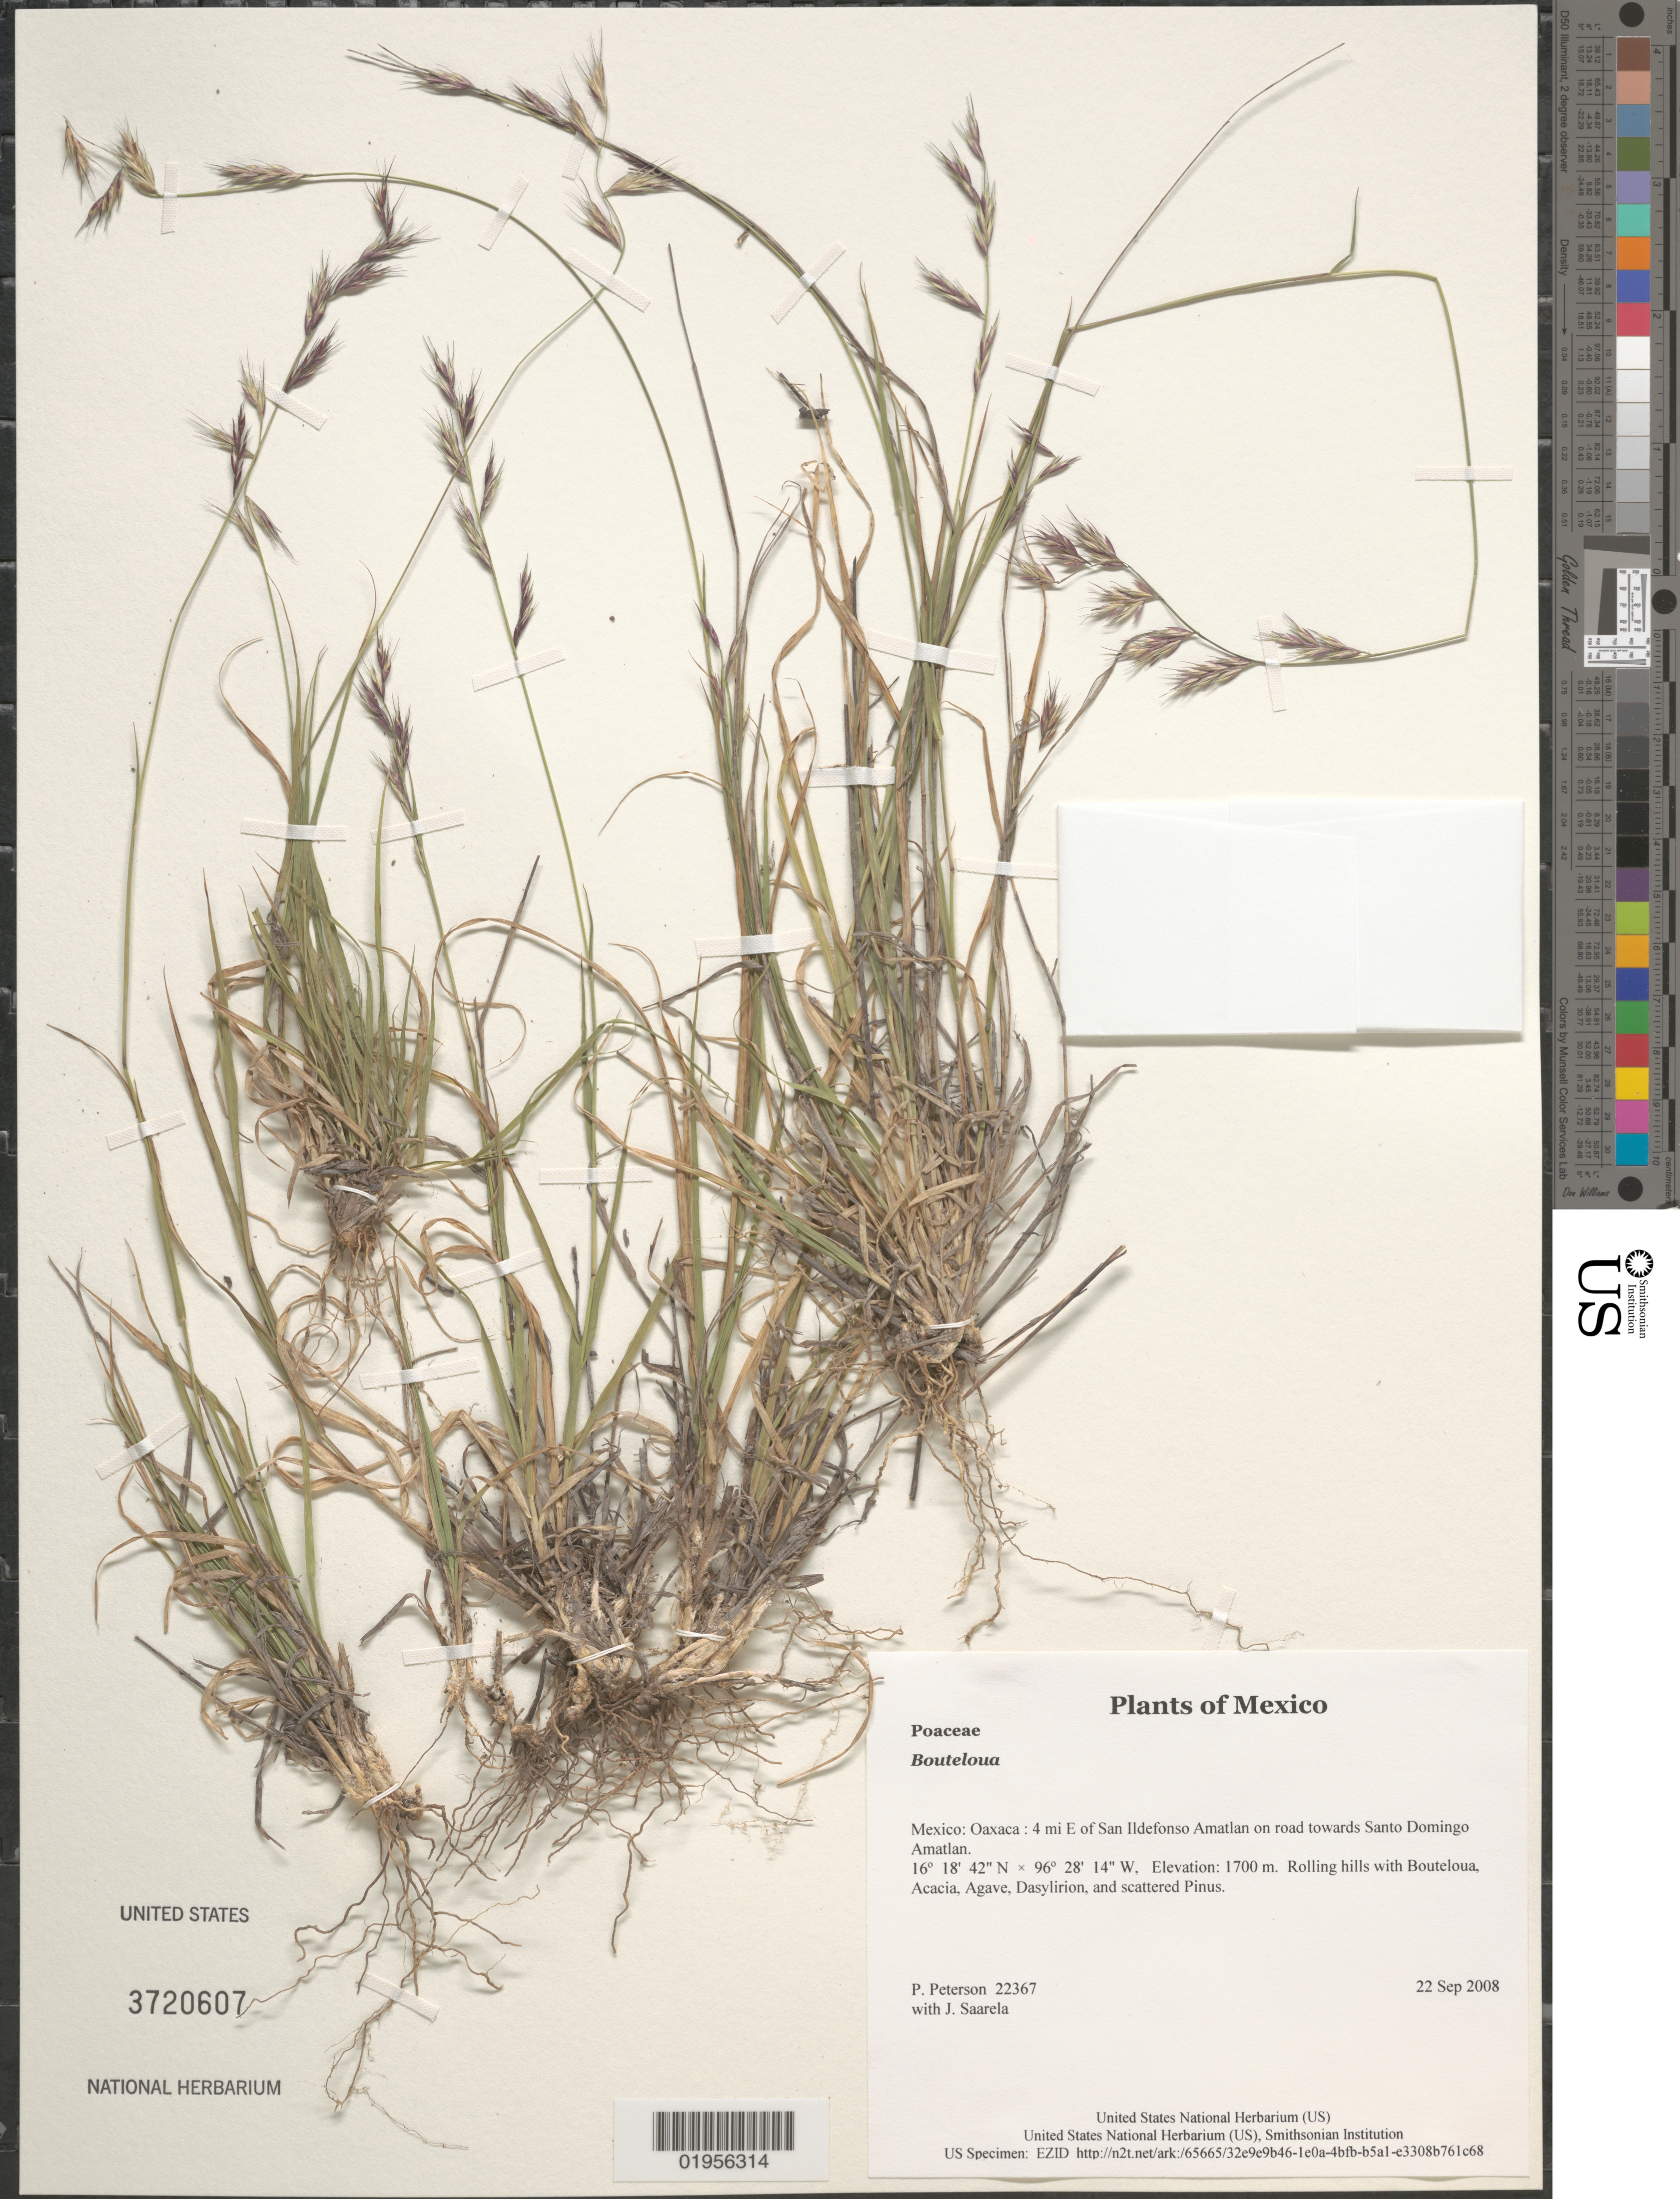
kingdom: Plantae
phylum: Tracheophyta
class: Liliopsida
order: Poales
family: Poaceae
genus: Bouteloua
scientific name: Bouteloua sp.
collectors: P. M. Peterson & J. Saarela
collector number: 22367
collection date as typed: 22 Sep 2008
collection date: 2008-09-22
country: Mexico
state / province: Oaxaca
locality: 4 mi E of San Ildefonso Amatlan on road towards Santo Domingo Amatlan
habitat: Rolling hills with Bouteloua, Acacia, Agave, Dasylirion, and scattered Pinus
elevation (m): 1700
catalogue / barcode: US 3720607